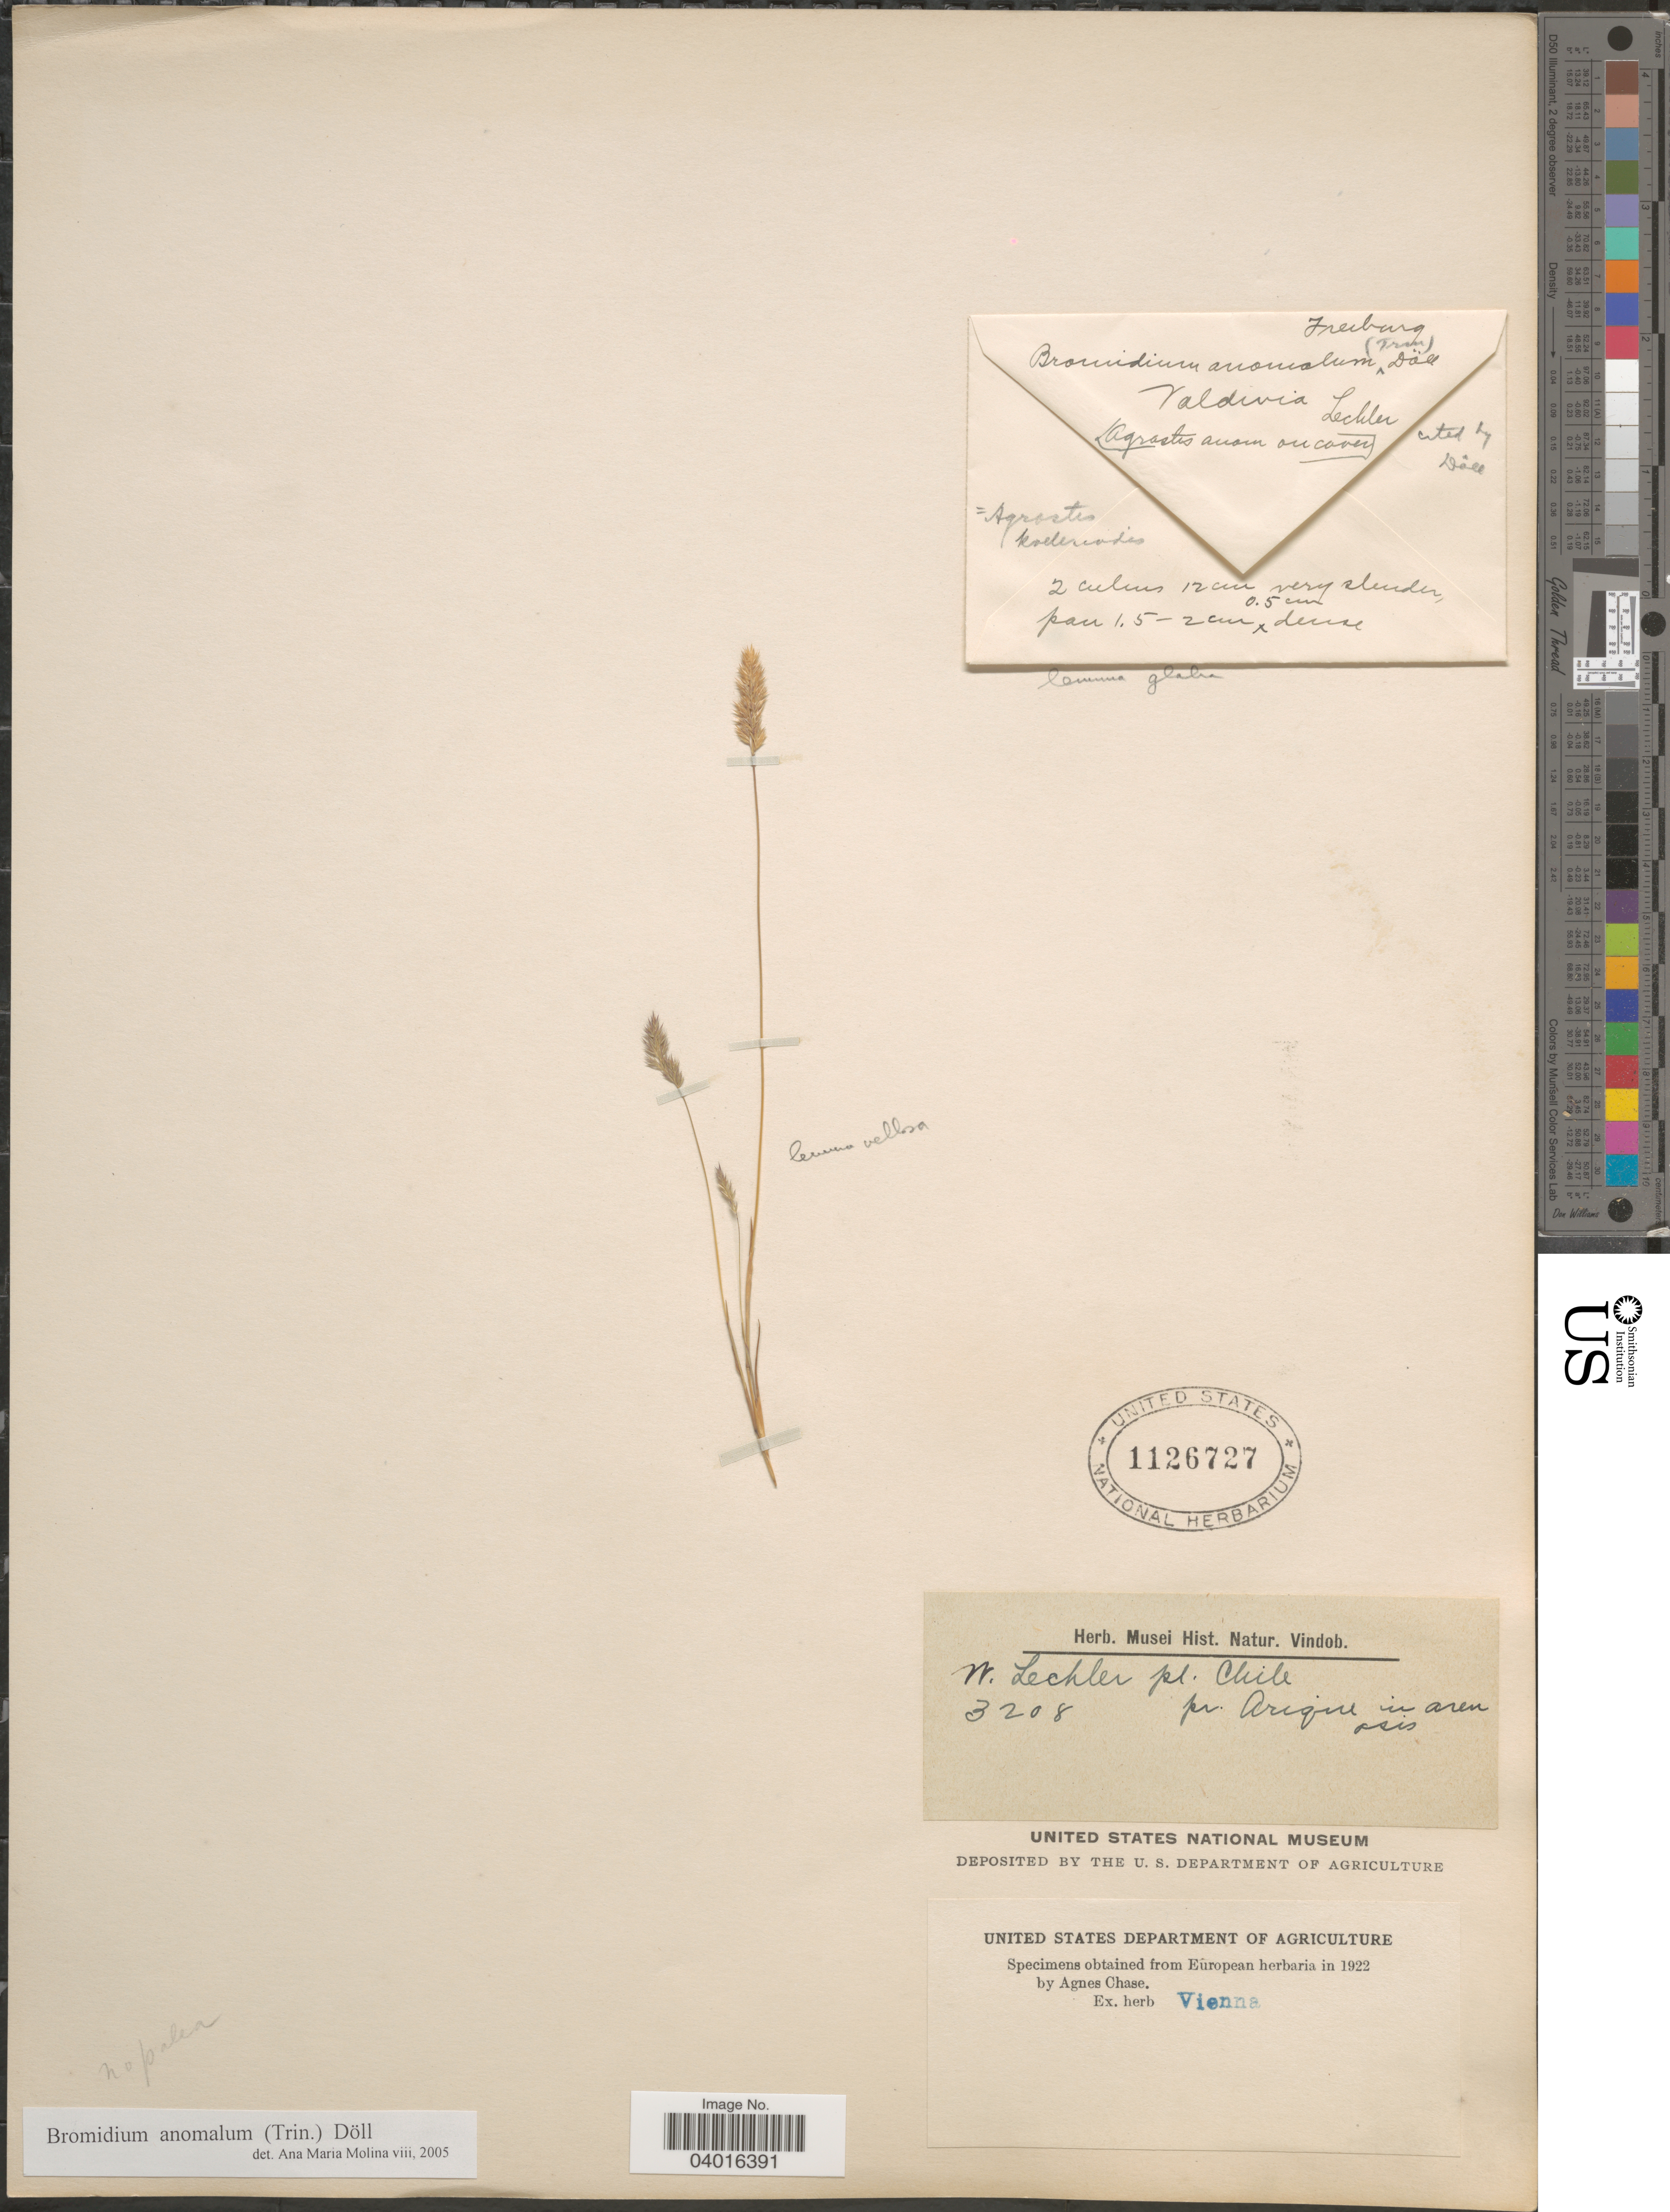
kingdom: Plantae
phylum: Tracheophyta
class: Liliopsida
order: Poales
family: Poaceae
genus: Bromidium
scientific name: Bromidium anomalum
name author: (Trin.) Döll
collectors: W. Lechler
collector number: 3208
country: Chile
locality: Pr. Ariqne in arenosis. Valdivia.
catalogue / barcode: US 1126727